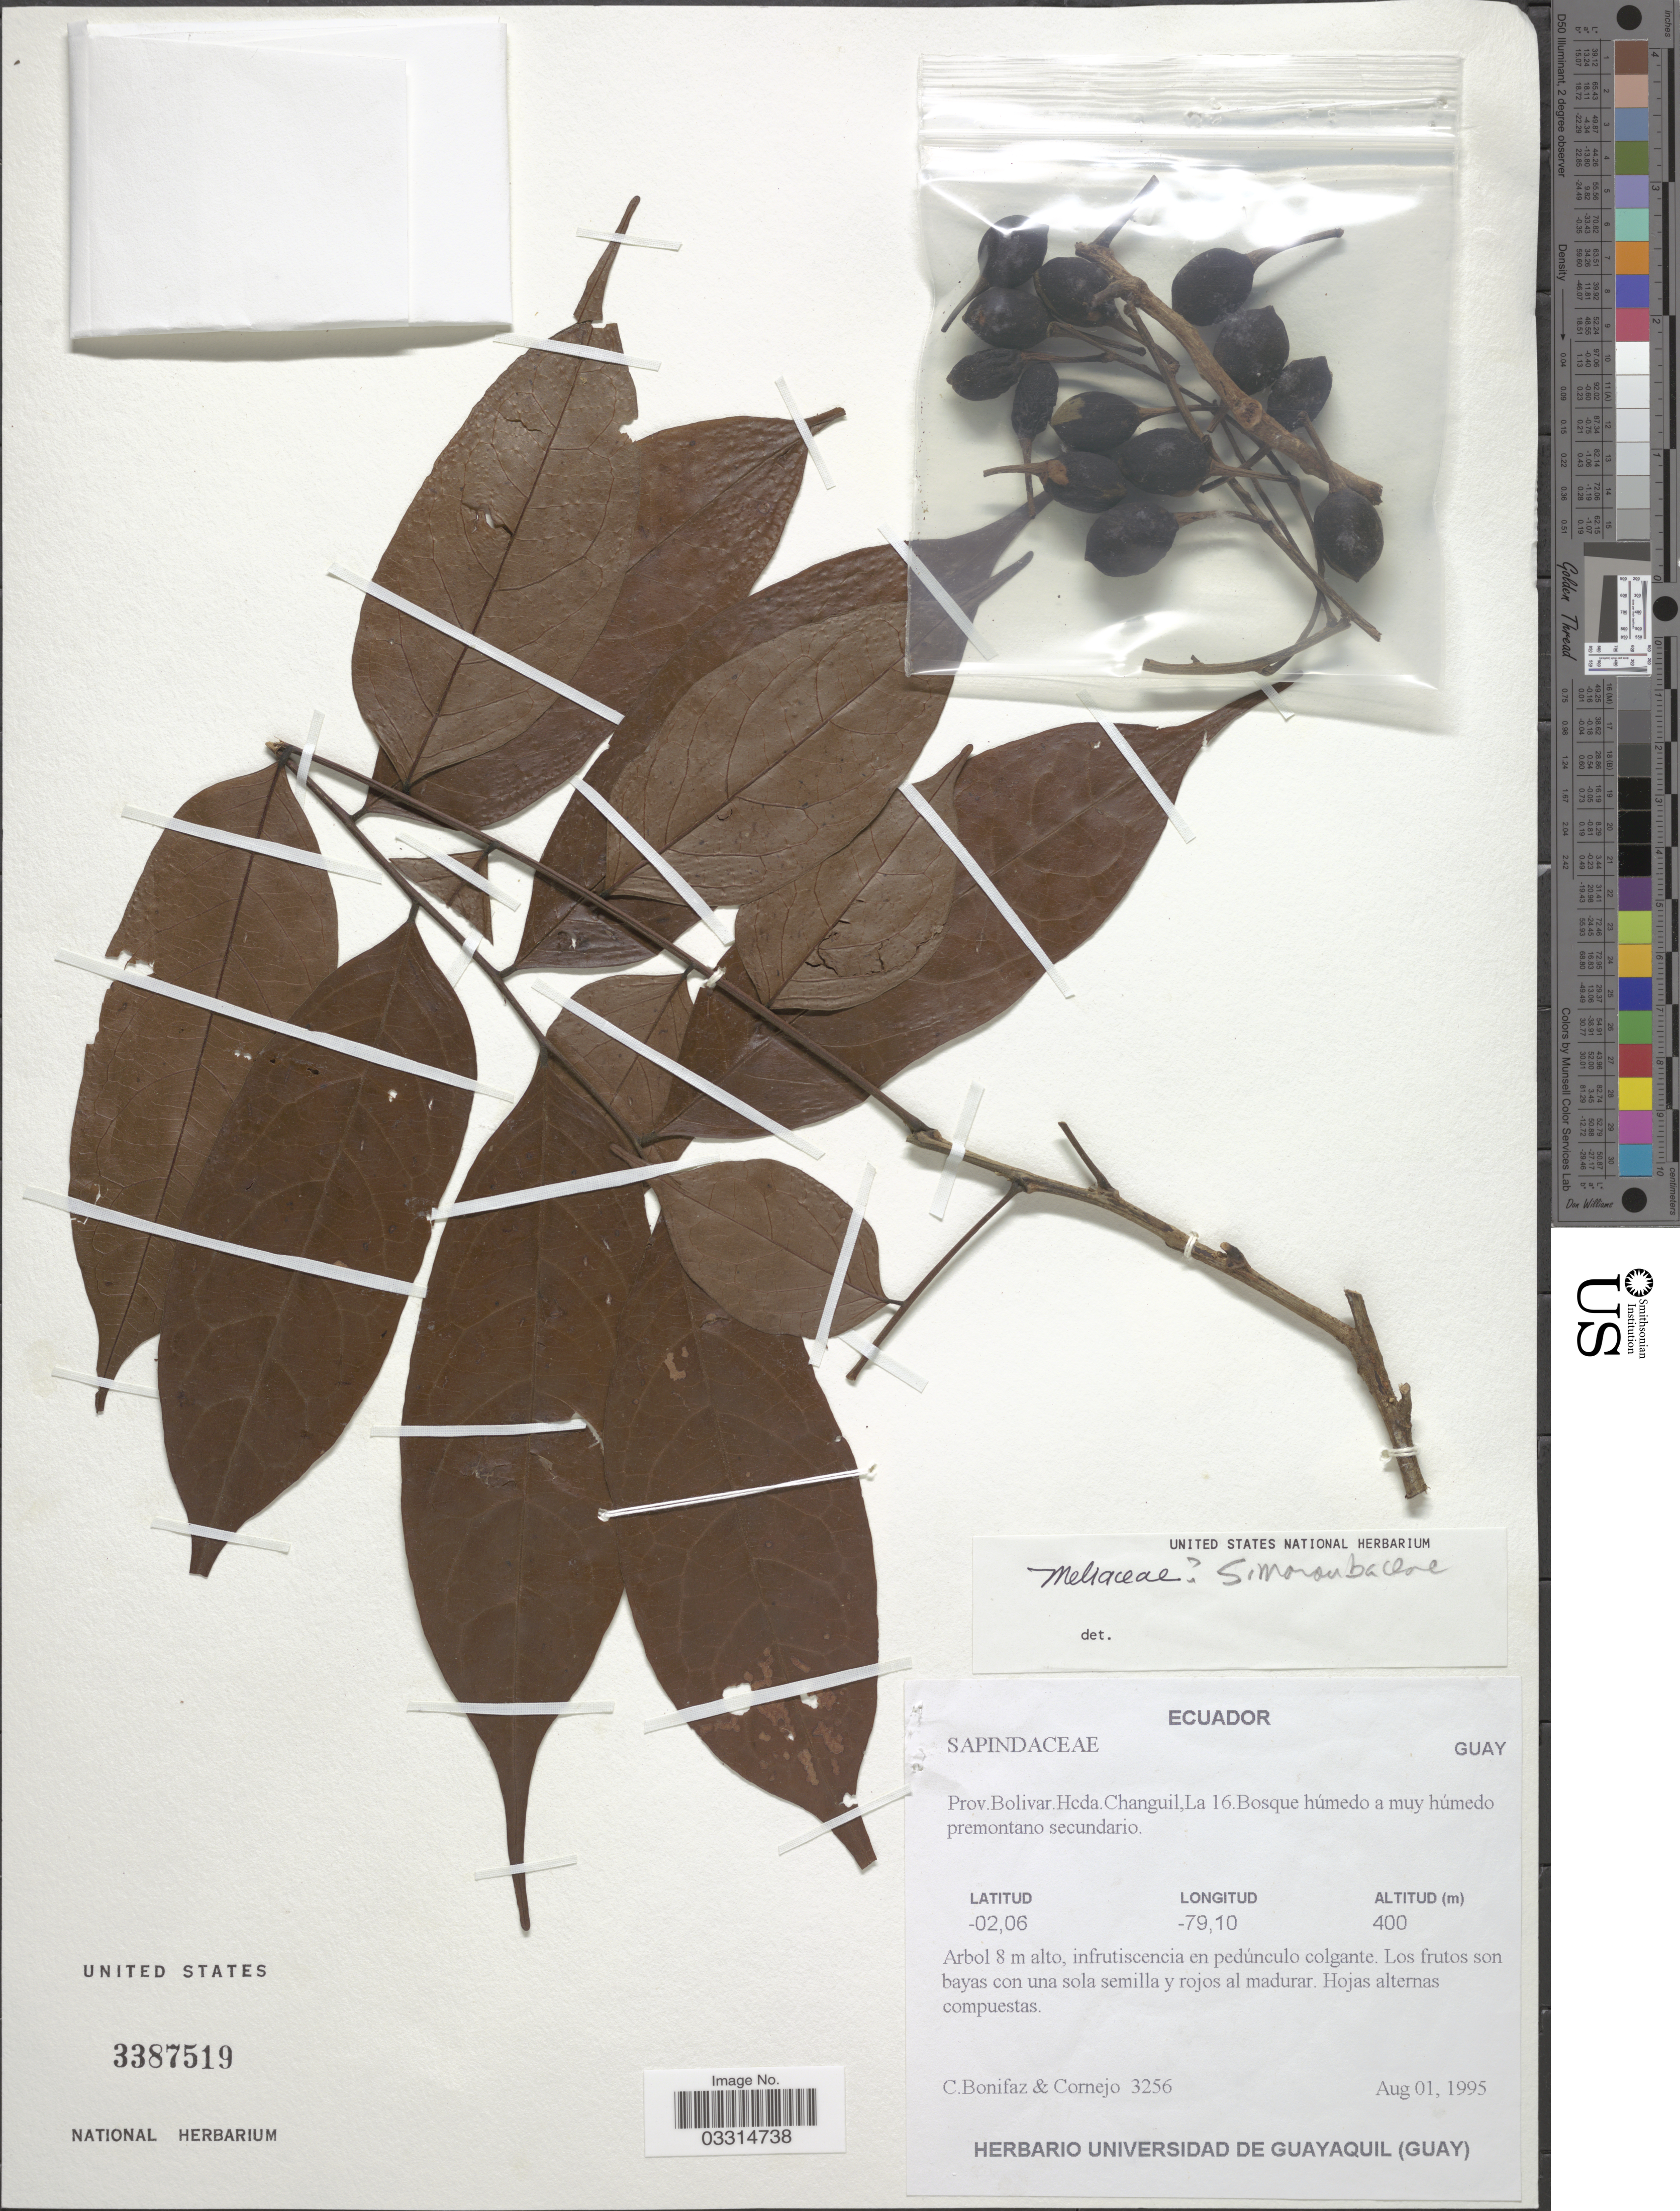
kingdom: Plantae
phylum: Tracheophyta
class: Magnoliopsida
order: Sapindales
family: Simaroubaceae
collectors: C. Bonifaz & Cornejo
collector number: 3256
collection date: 1995-08-01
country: Ecuador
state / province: Bolívar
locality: Hcda. Changuil, La 16.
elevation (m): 400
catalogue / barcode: US 3387519